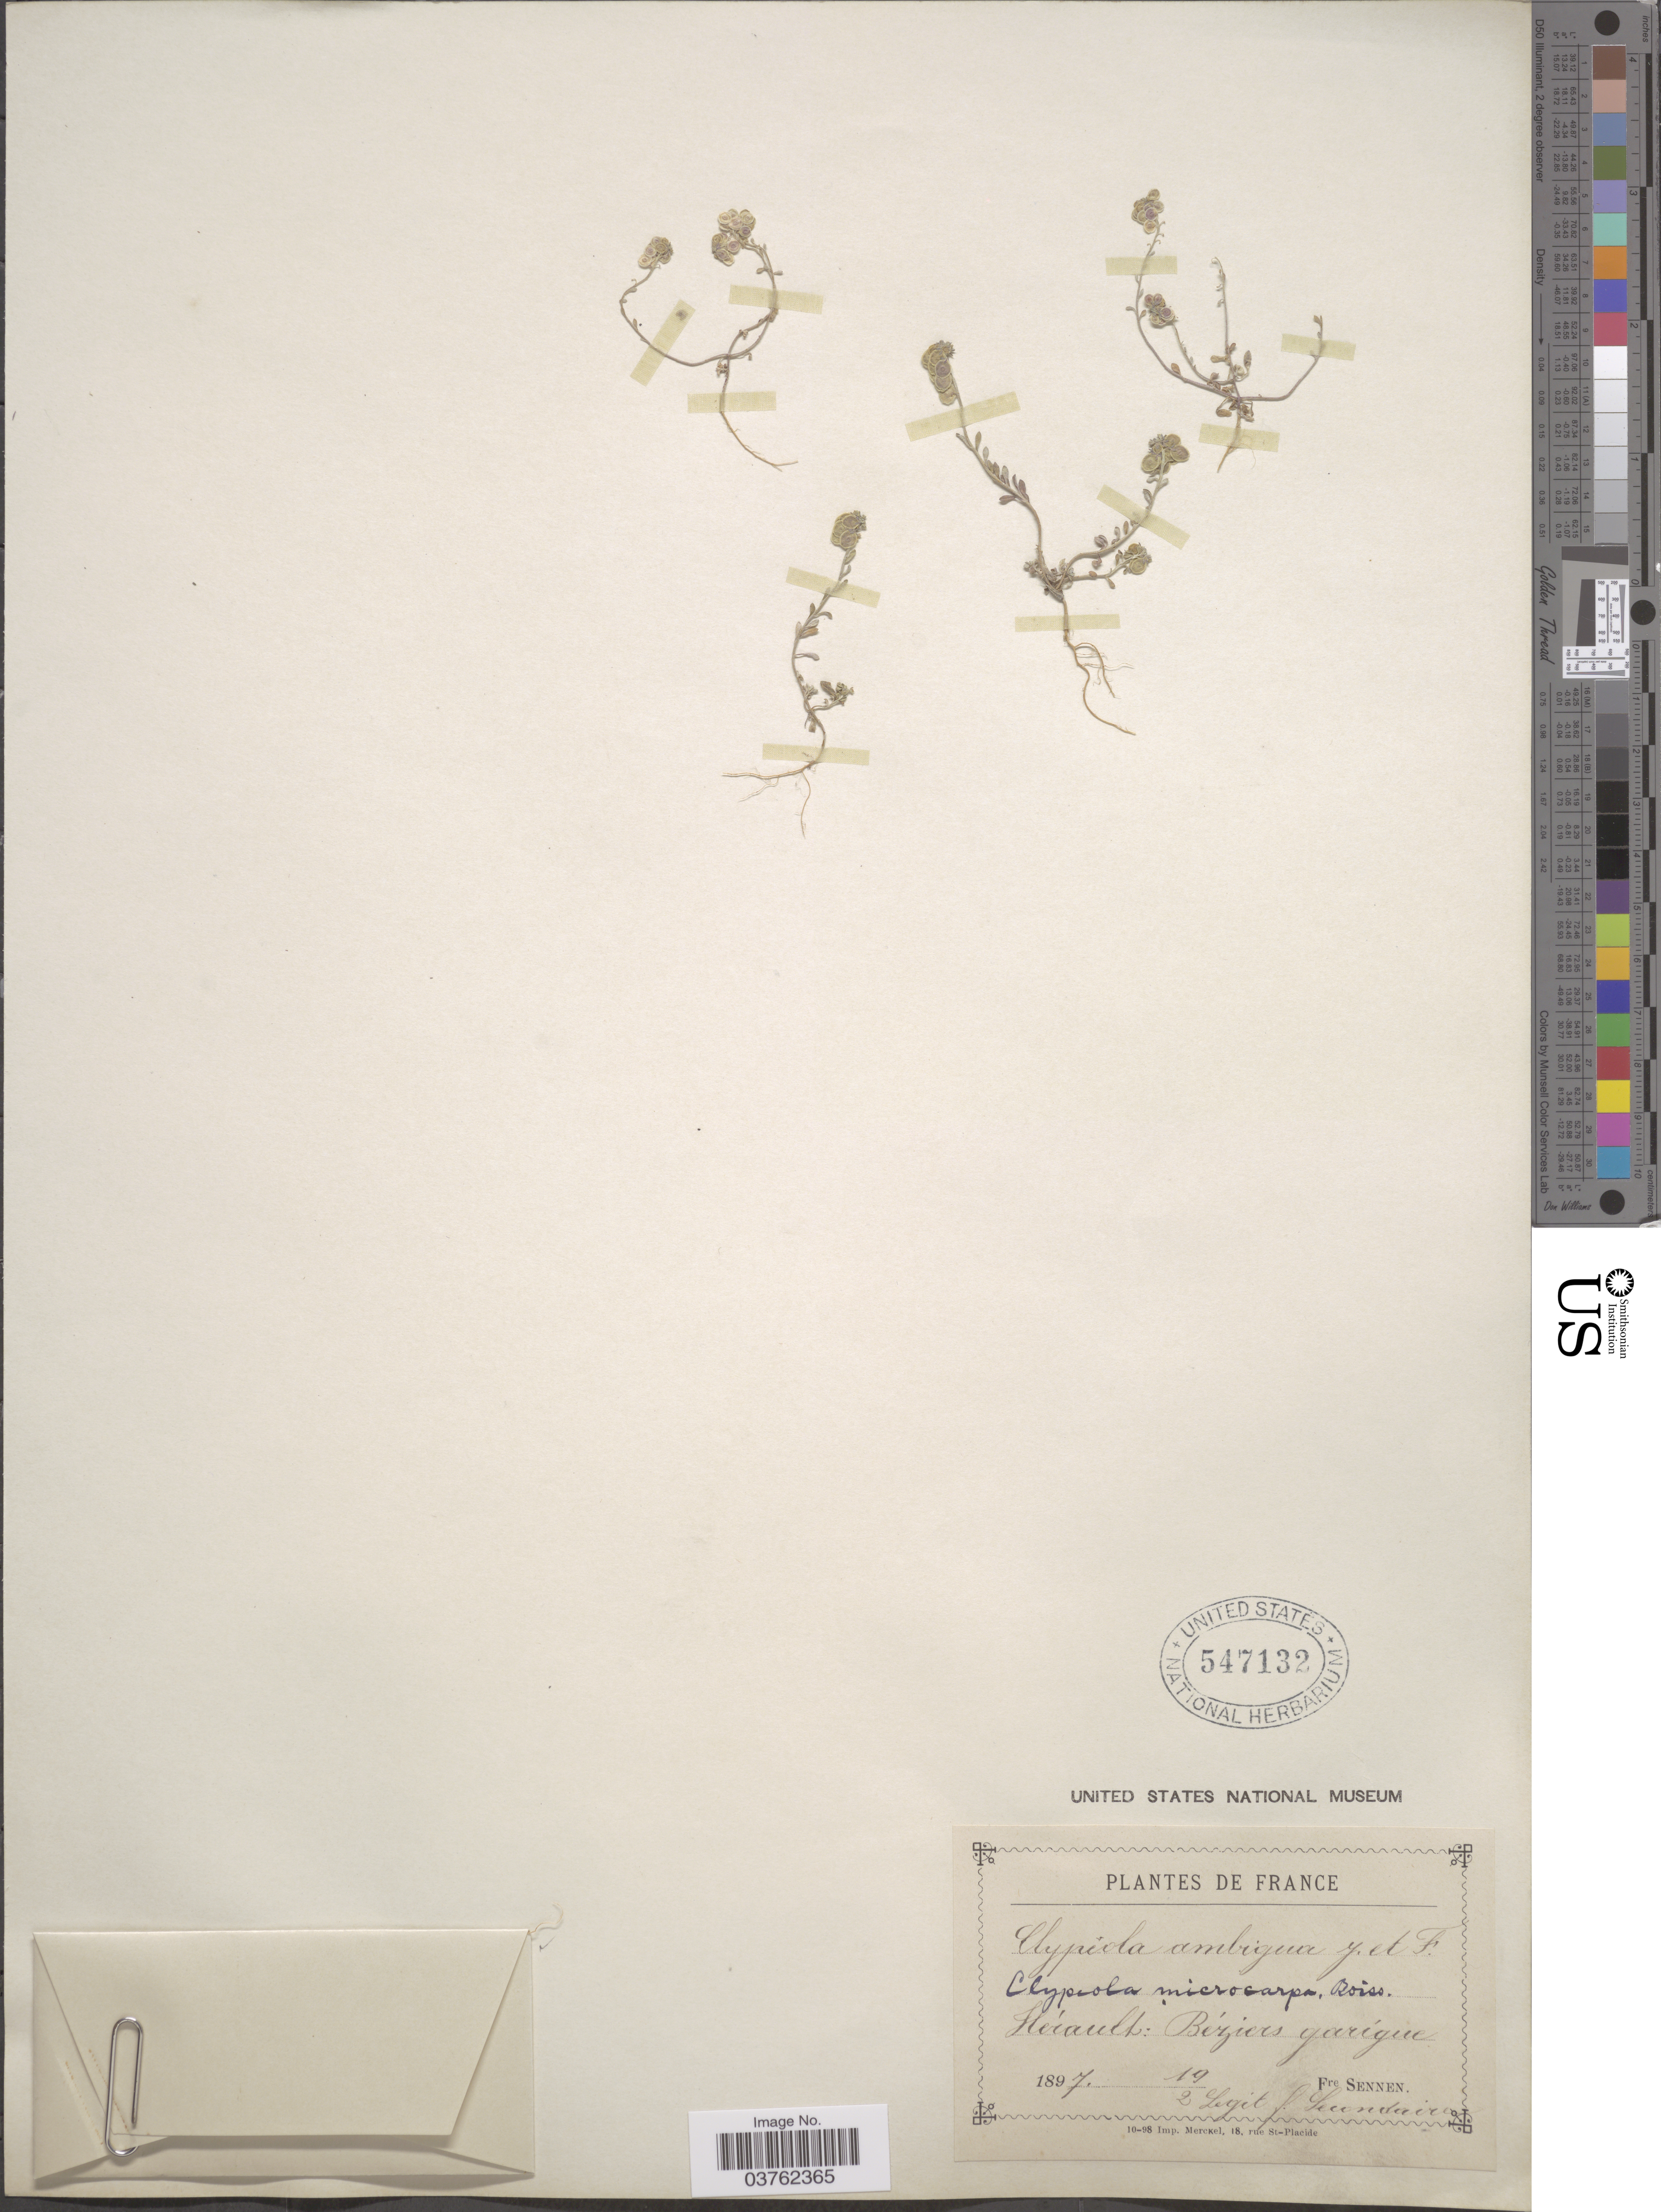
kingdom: Plantae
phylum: Tracheophyta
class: Magnoliopsida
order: Brassicales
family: Brassicaceae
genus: Clypeola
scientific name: Clypeola ambigua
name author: Jord. & Fourr.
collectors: E. Sennen & F. Secondaire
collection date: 1897-02-19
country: France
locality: Hérault: Béziers garigue.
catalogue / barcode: US 547132